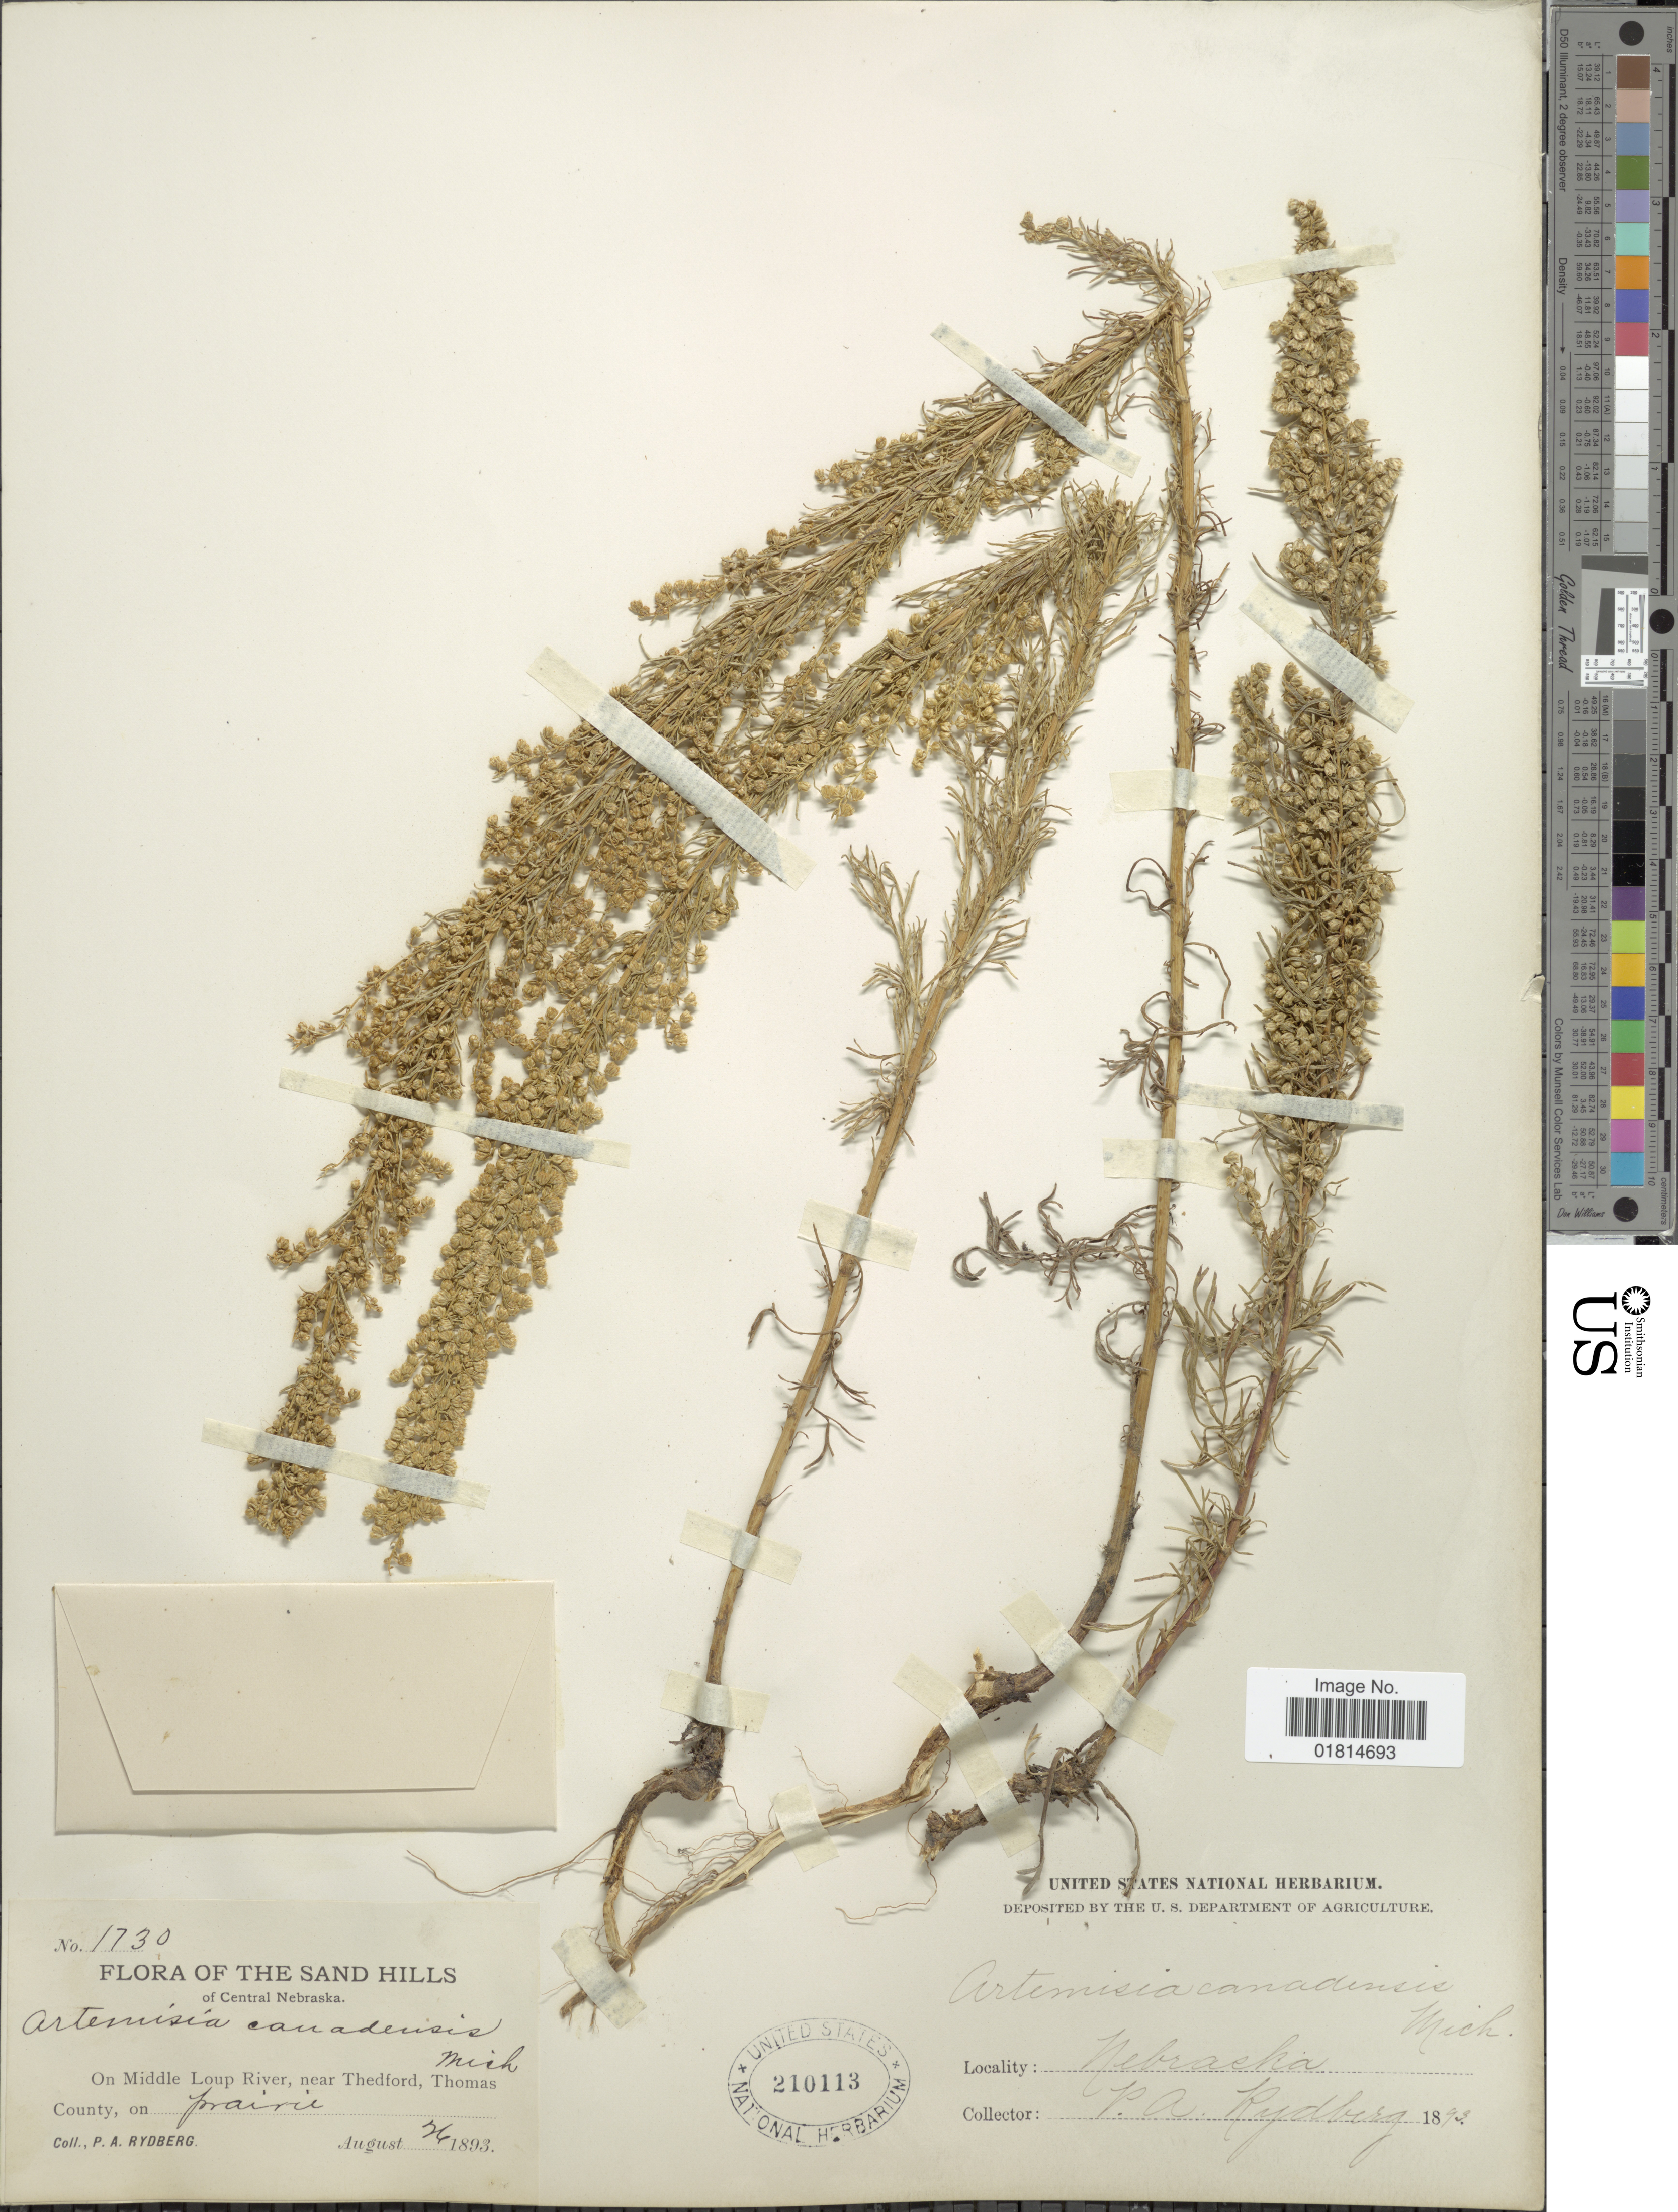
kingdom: Plantae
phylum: Tracheophyta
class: Magnoliopsida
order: Asterales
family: Asteraceae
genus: Artemisia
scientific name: Artemisia camporum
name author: Rydb.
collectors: P. A. Rydberg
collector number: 1730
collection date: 1893-08-26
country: United States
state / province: Nebraska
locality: Sand Hills of Central Nebraska. On Middle Loup River, near Thedford, Thomas County, on prairie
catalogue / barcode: US 210113